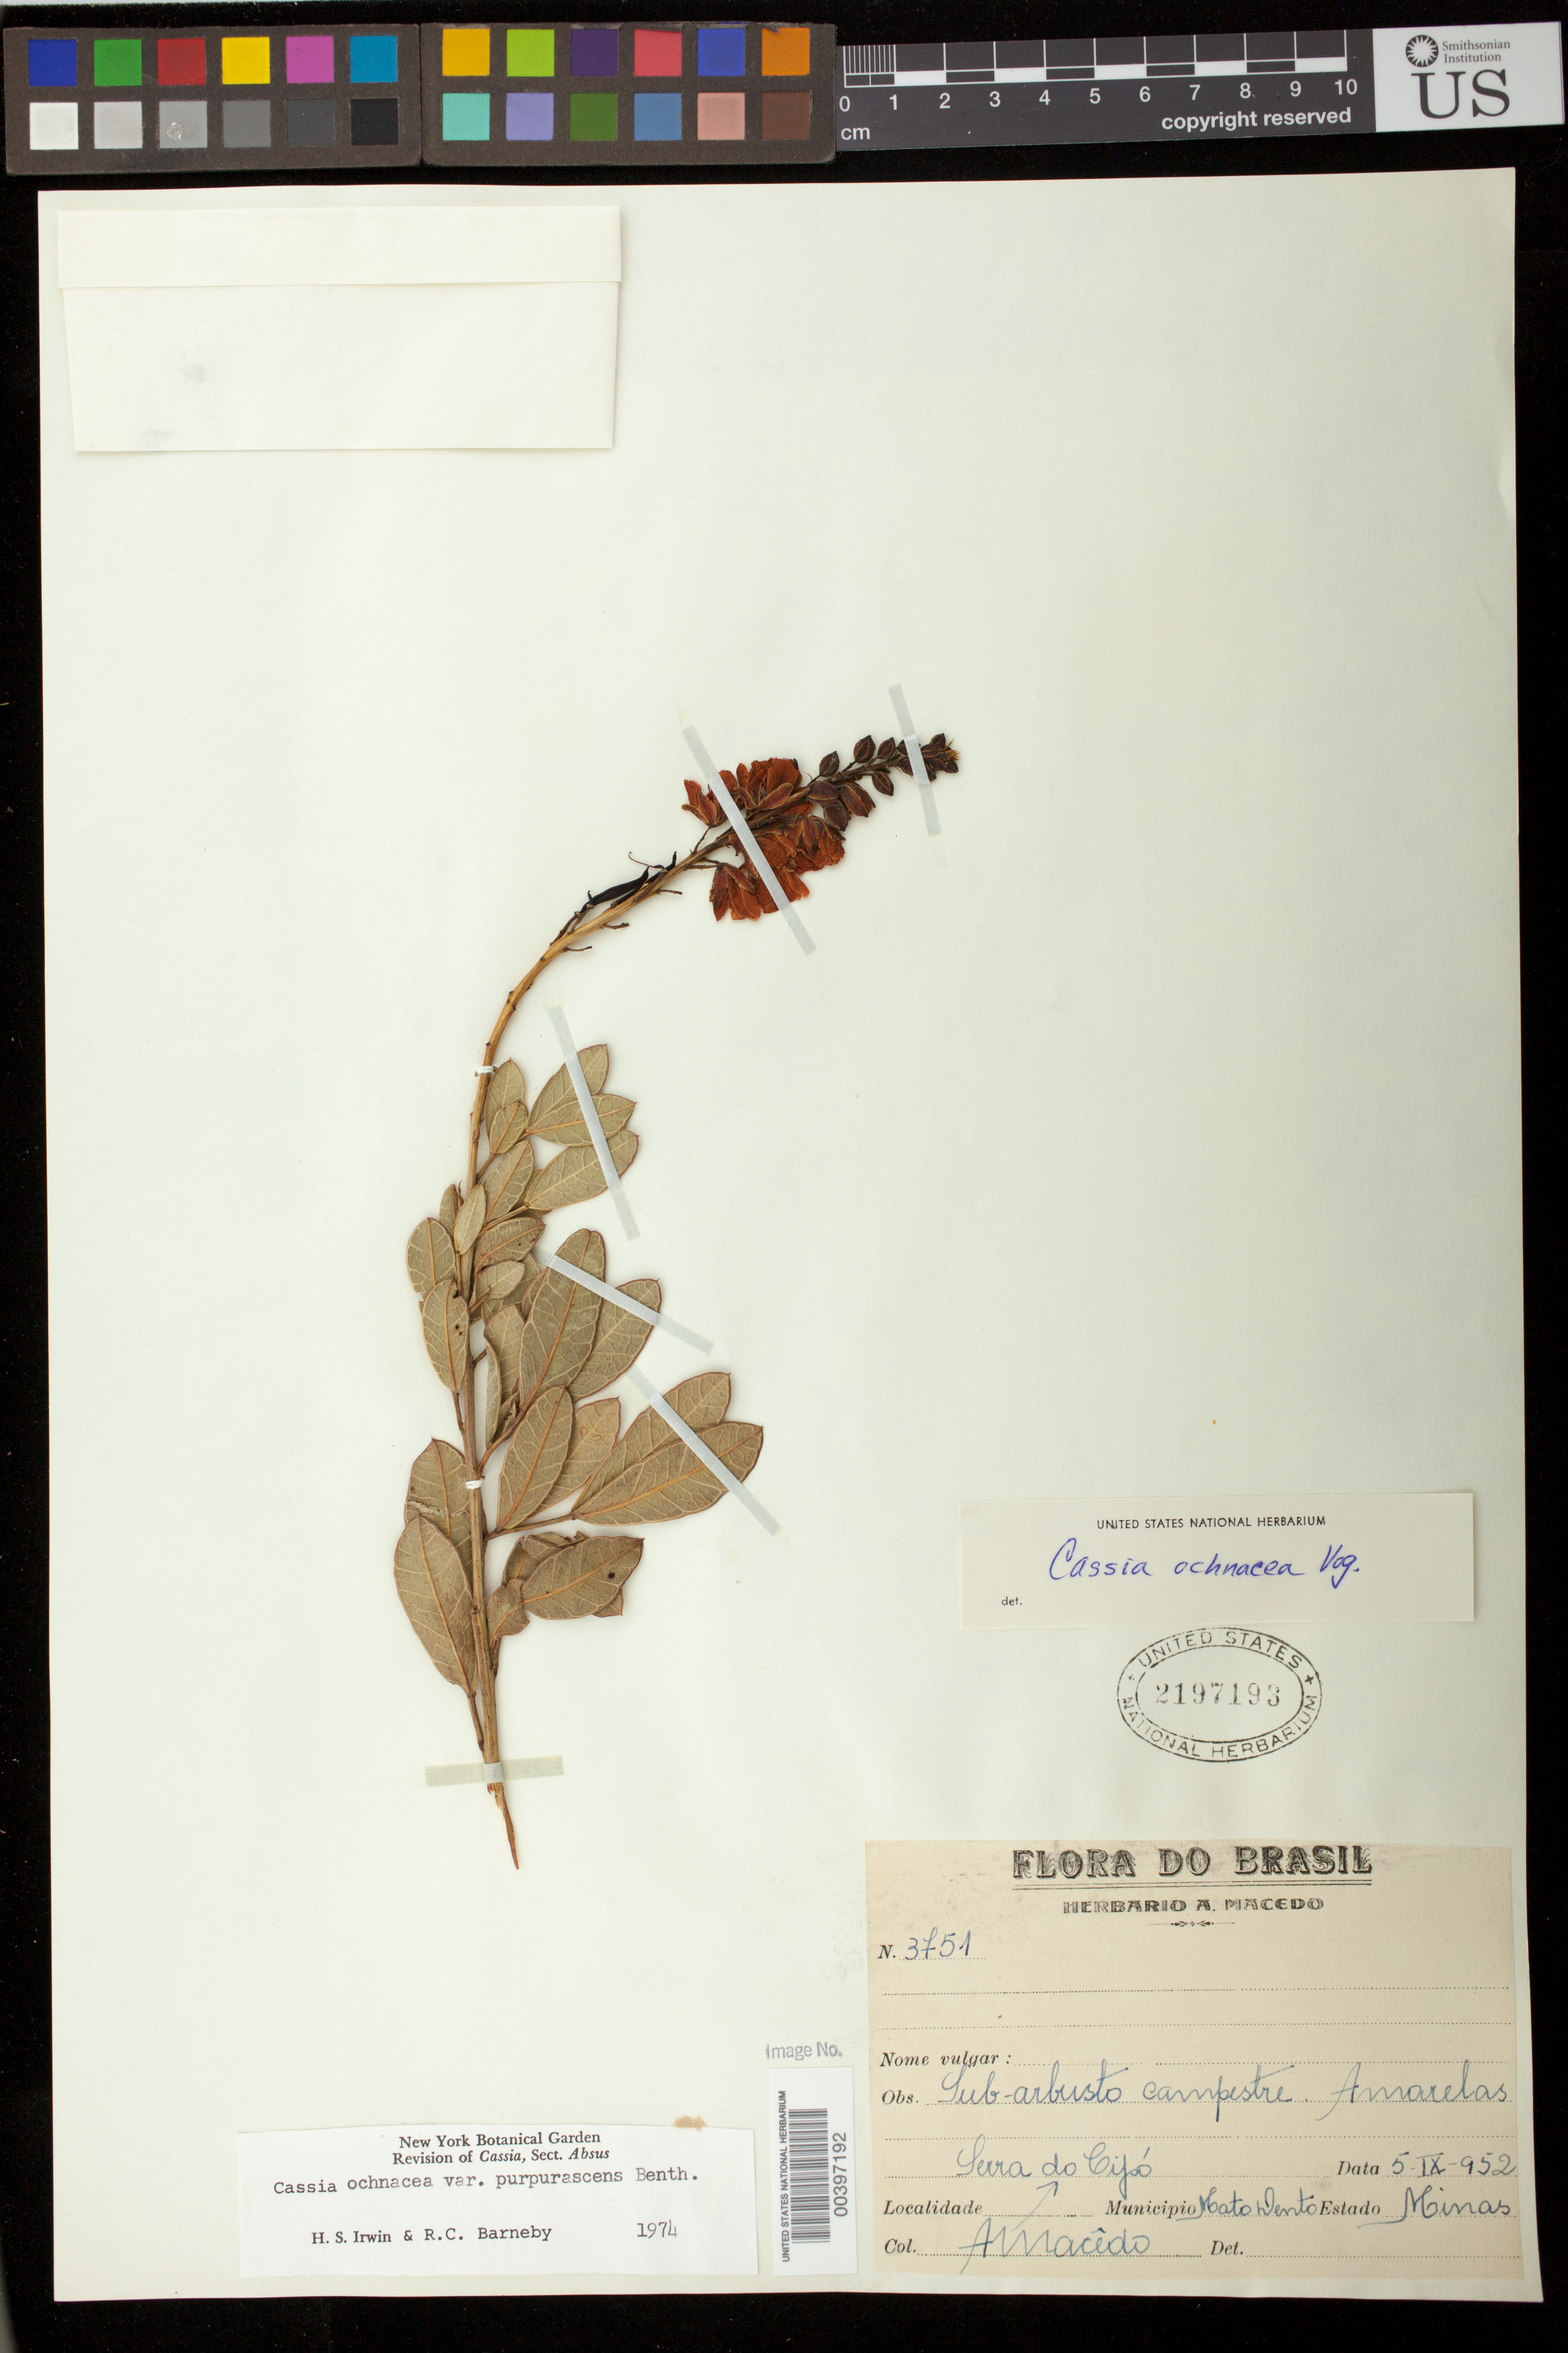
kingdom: Plantae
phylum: Tracheophyta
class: Magnoliopsida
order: Fabales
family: Fabaceae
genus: Chamaecrista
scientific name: Chamaecrista ochnacea var. purpurascens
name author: (Benth.) H.S. Irwin & Barneby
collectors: A. Macedo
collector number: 3751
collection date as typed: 05 Sep 1952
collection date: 1952-09-05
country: Brazil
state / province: Minas Gerais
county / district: Conceição do Mato Dentro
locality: Serra do Cipo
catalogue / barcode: US 2197193